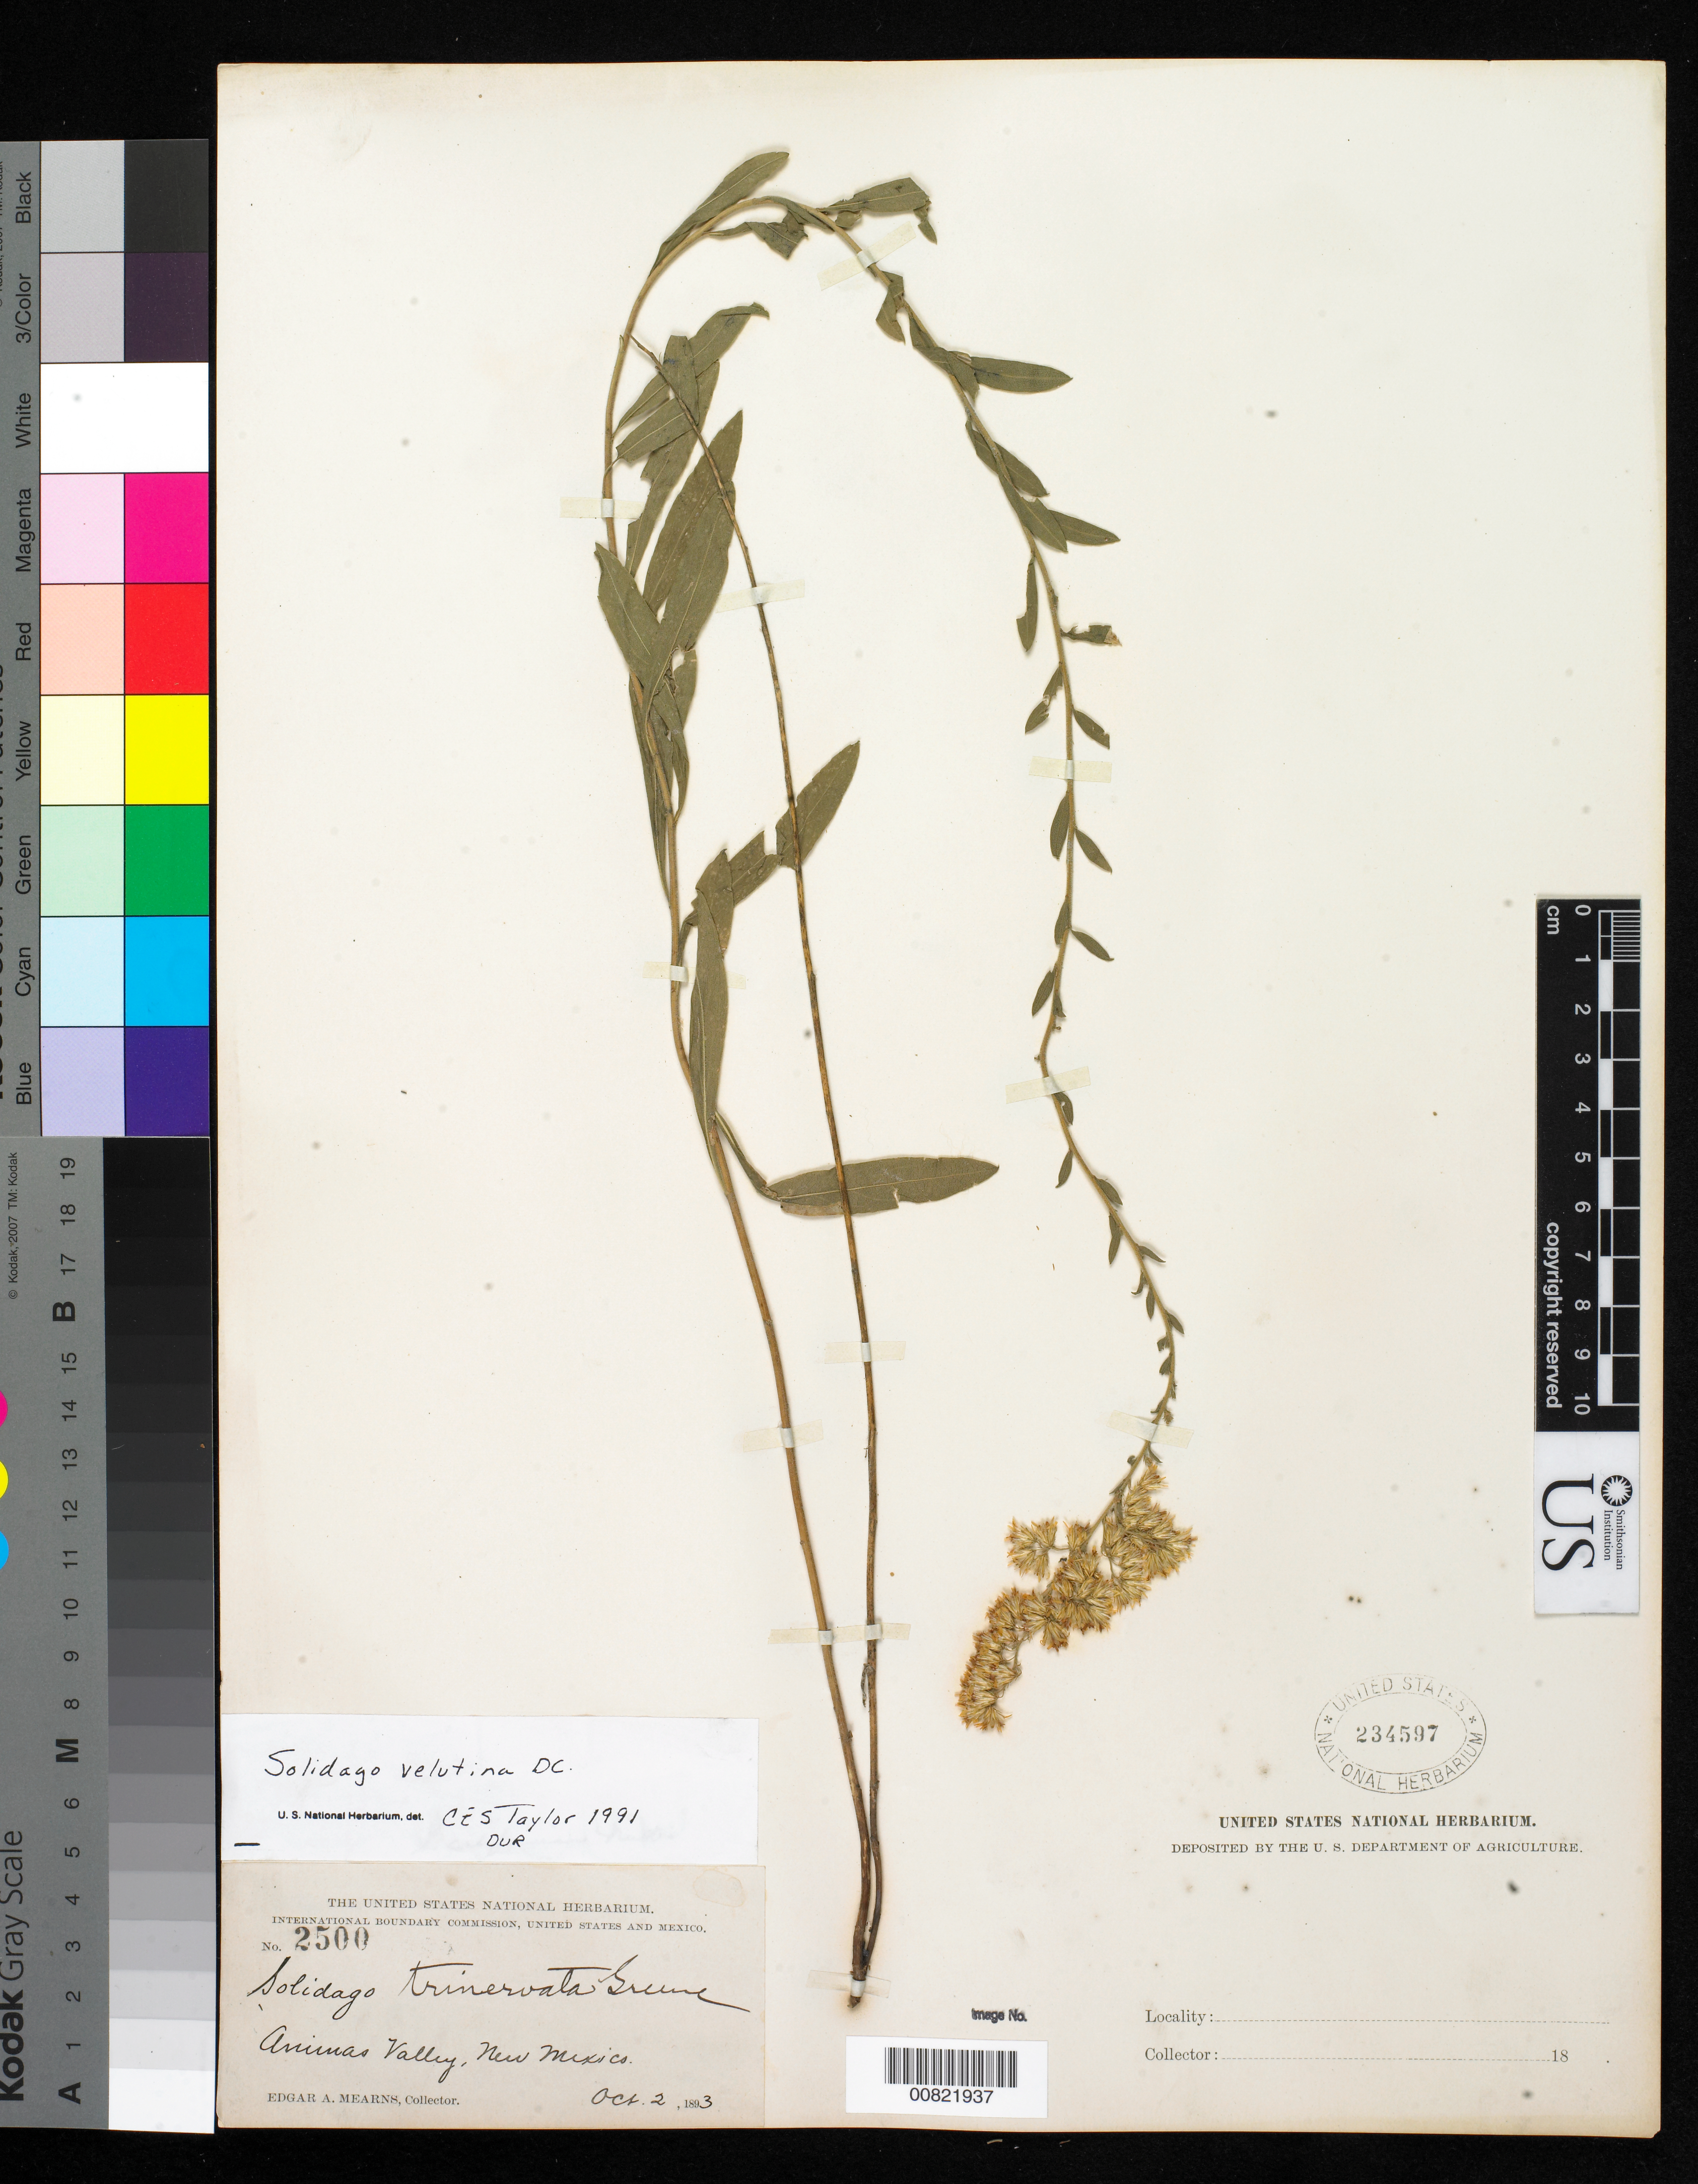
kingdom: Plantae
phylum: Tracheophyta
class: Magnoliopsida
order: Asterales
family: Asteraceae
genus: Solidago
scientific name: Solidago velutina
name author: DC.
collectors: E. A. Mearns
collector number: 2500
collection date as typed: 02 Oct 1893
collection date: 1893-10-02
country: United States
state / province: New Mexico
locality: Animas Valley, New Mexico.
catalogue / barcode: US 234597